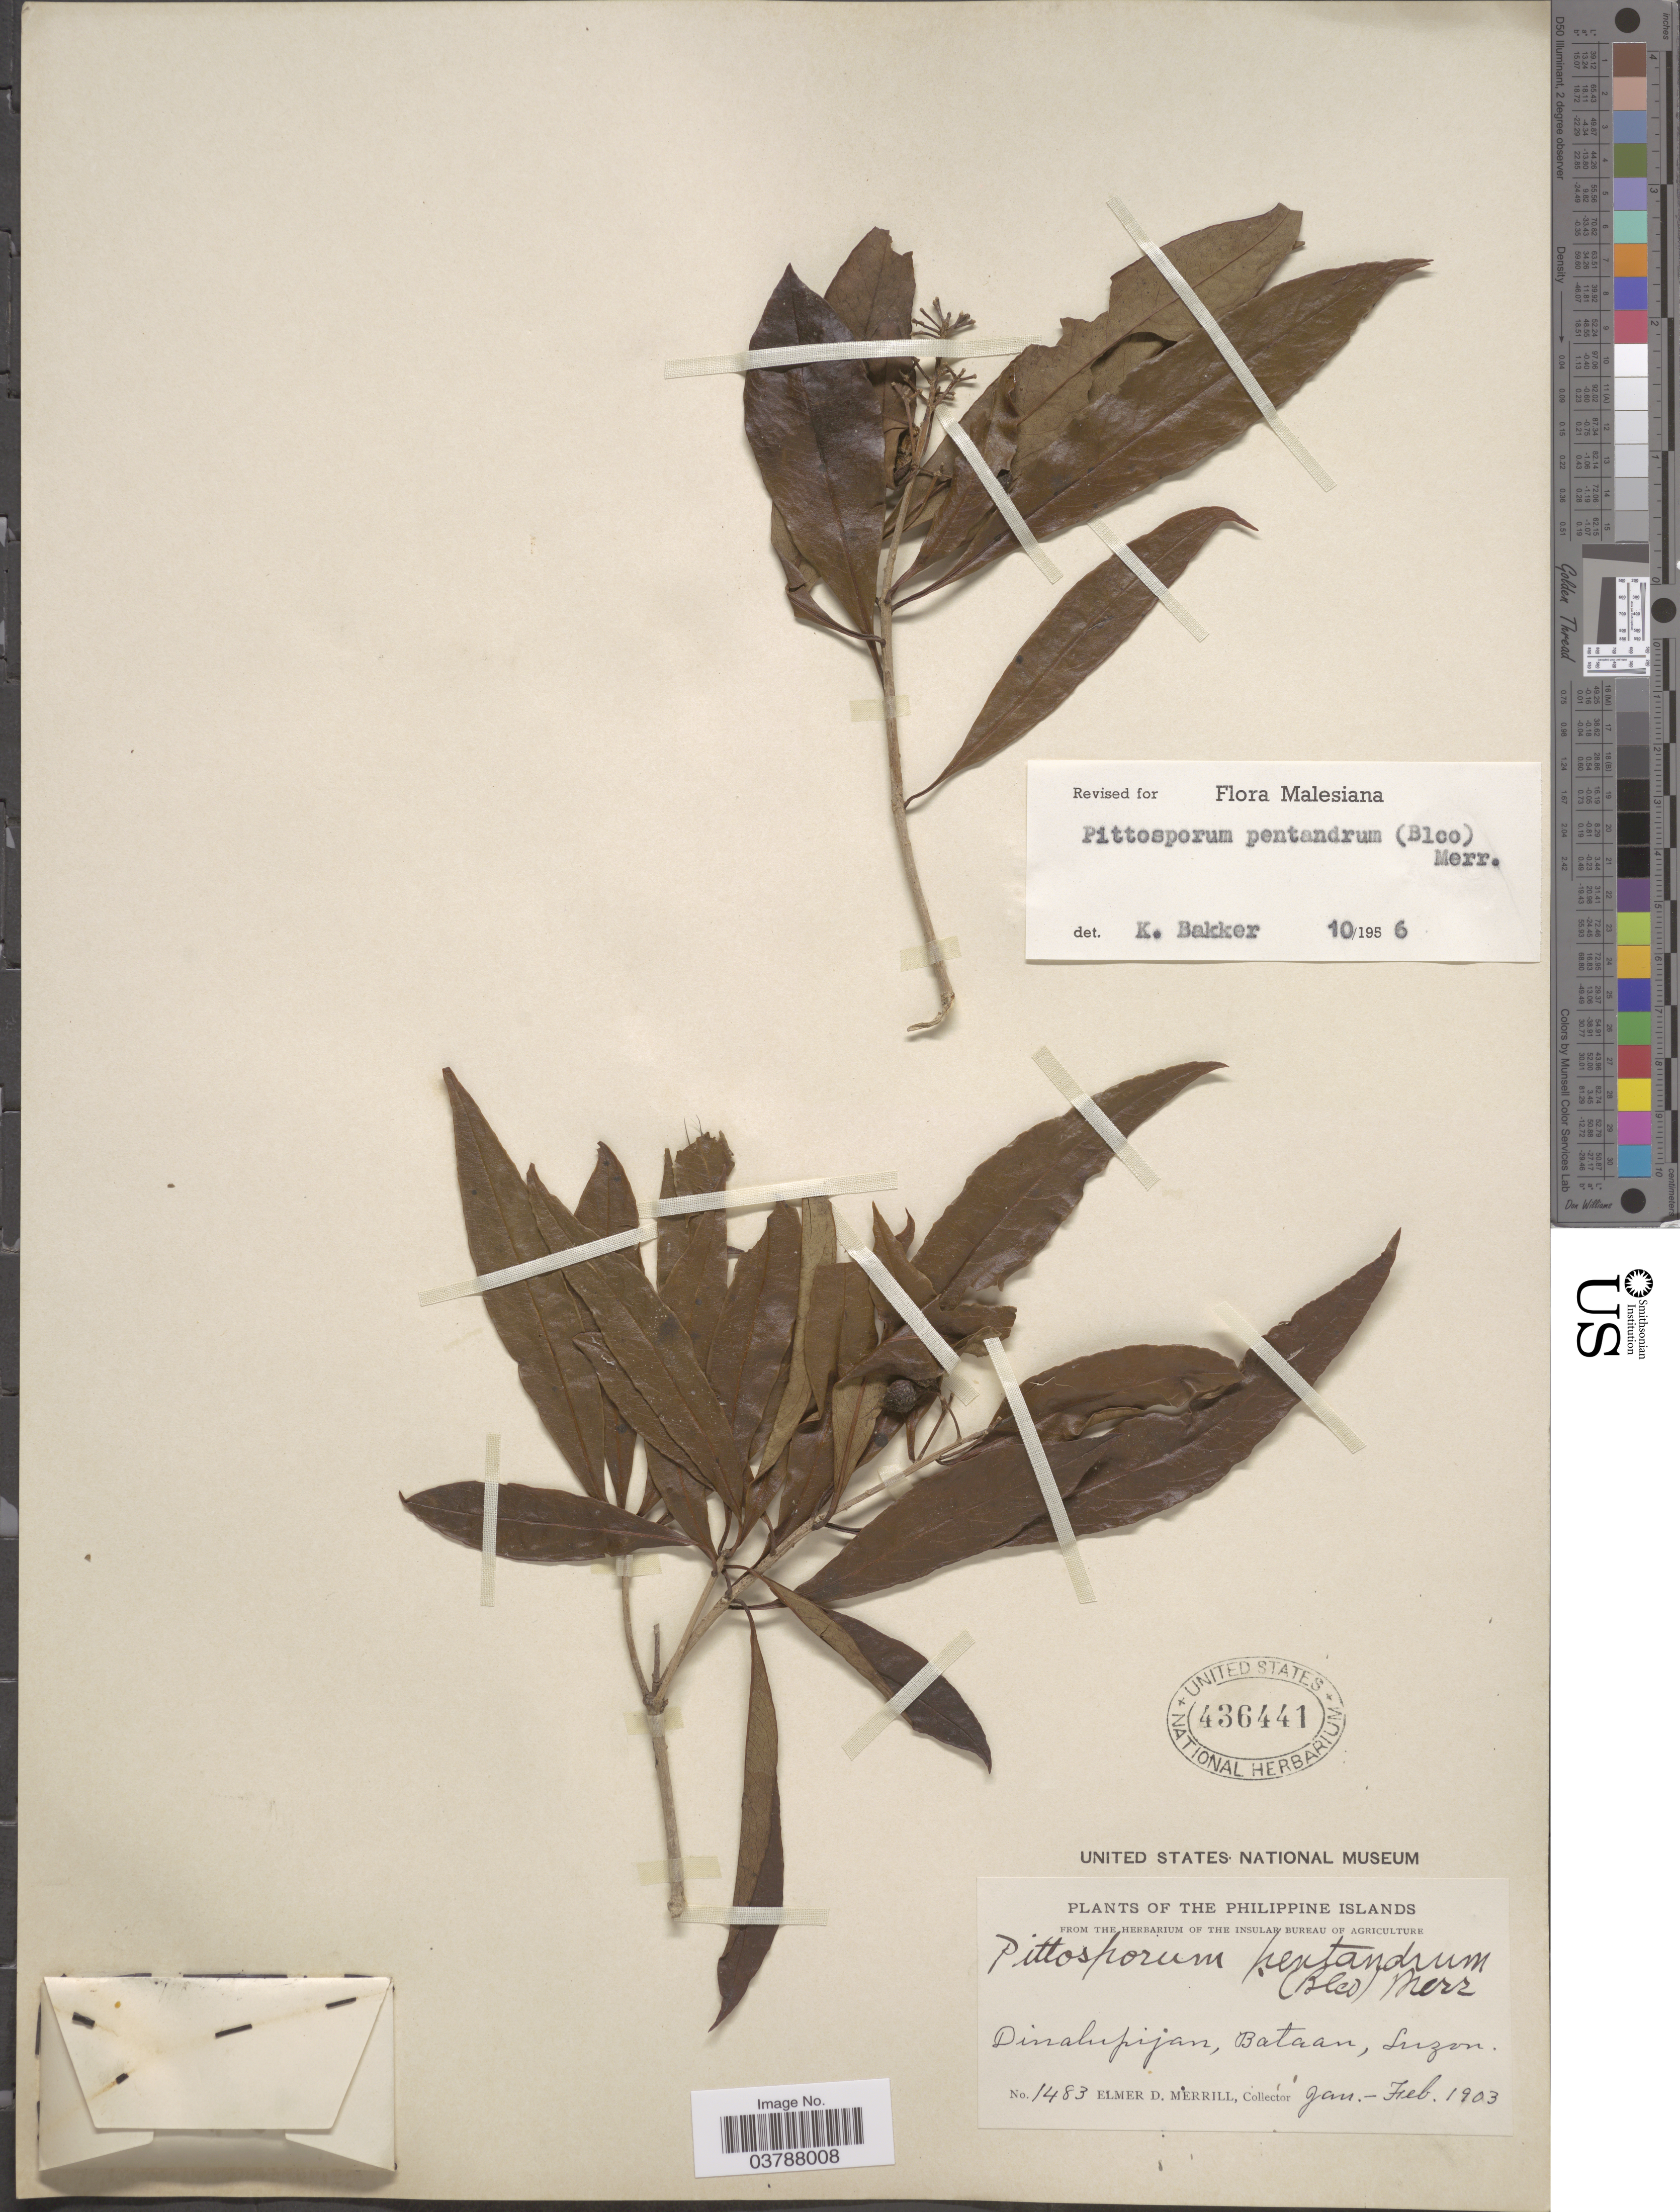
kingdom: Plantae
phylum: Tracheophyta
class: Magnoliopsida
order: Apiales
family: Pittosporaceae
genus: Pittosporum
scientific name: Pittosporum pentandrum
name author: (Blanco) Merr.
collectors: E. D. Merrill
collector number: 1483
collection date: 1903-01/1903-02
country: Philippines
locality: The Philippine Islands. Dinalupijan, Bataan, Luzon.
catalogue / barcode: US 436441